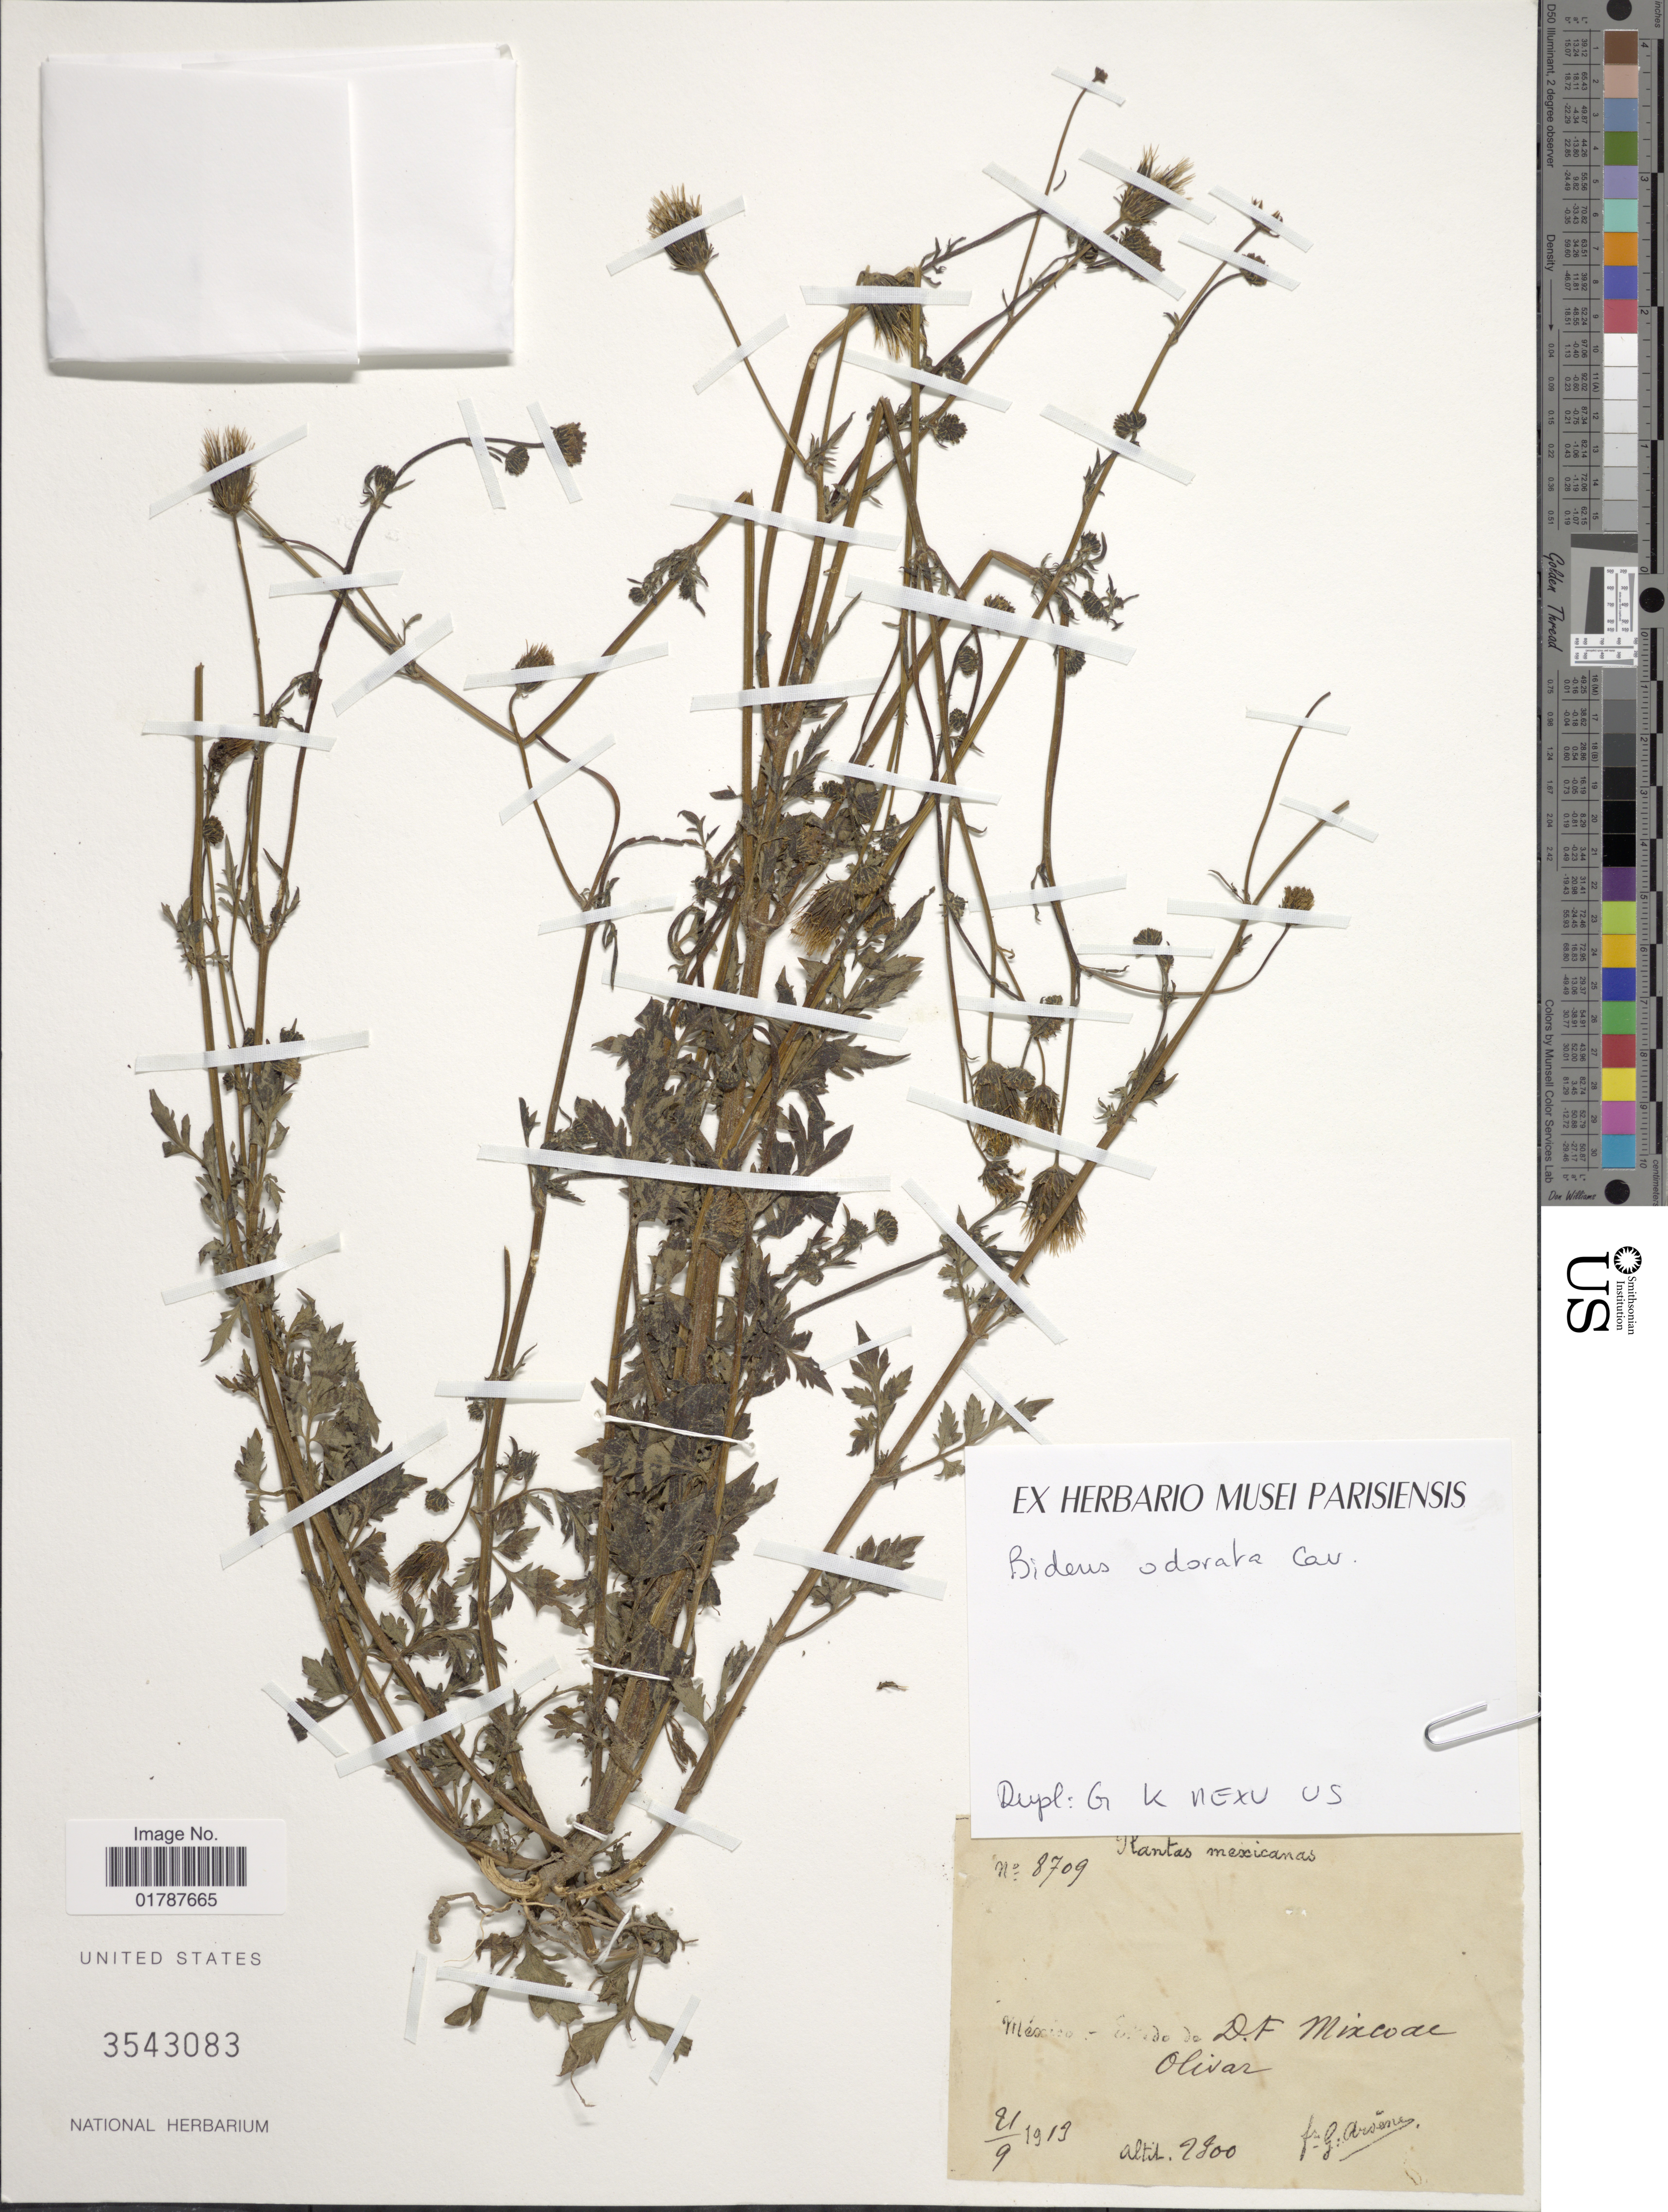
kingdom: Plantae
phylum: Tracheophyta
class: Magnoliopsida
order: Asterales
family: Asteraceae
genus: Bidens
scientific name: Bidens pilosa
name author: L.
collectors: Bro. G. Arsène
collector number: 8709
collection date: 1919-09-21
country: Mexico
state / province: Distrito Federal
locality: Etat de D. F., Mixcoac, Olivar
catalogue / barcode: US 3543083